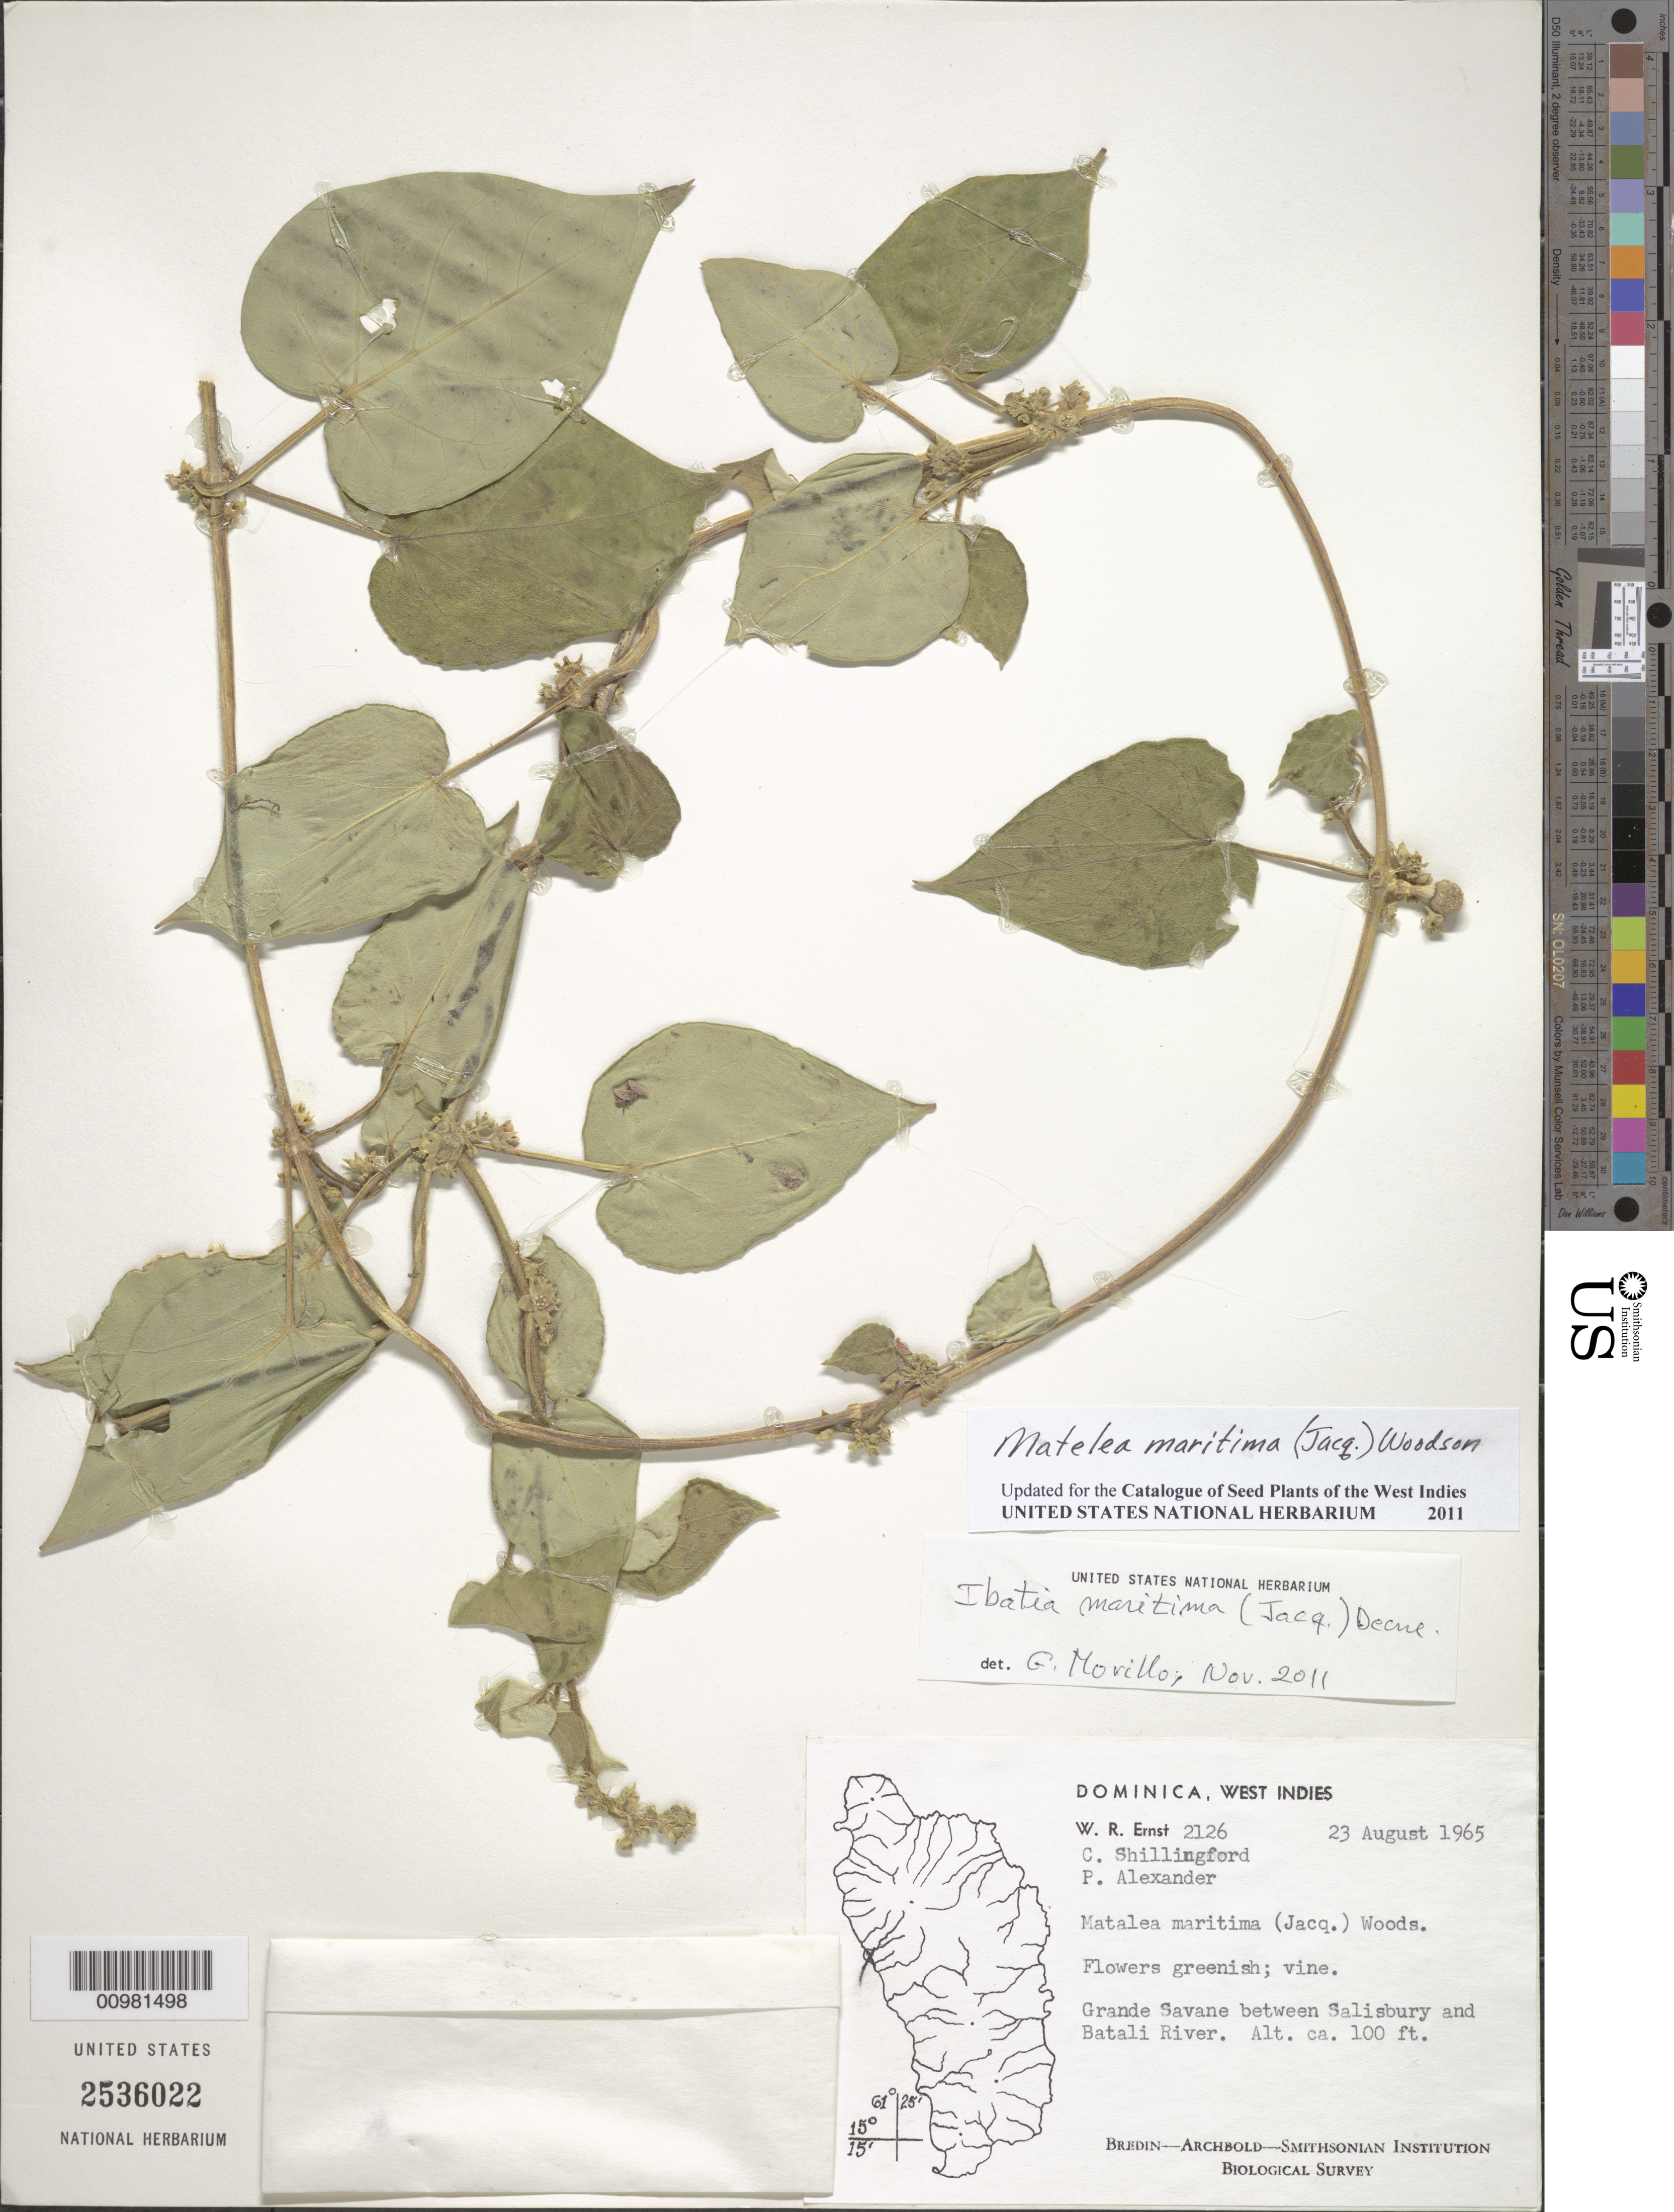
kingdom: Plantae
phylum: Tracheophyta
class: Magnoliopsida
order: Gentianales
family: Apocynaceae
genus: Matelea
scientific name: Matelea maritima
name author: (Jacq.) Woodson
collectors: W. R. Ernst, C. Shillingford & P. Alexander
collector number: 2126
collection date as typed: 23 Aug 1965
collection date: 1965-08-23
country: Dominica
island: Dominica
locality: Grande Savane between Salisbury and Batali River.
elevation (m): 30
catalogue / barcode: US 2536022